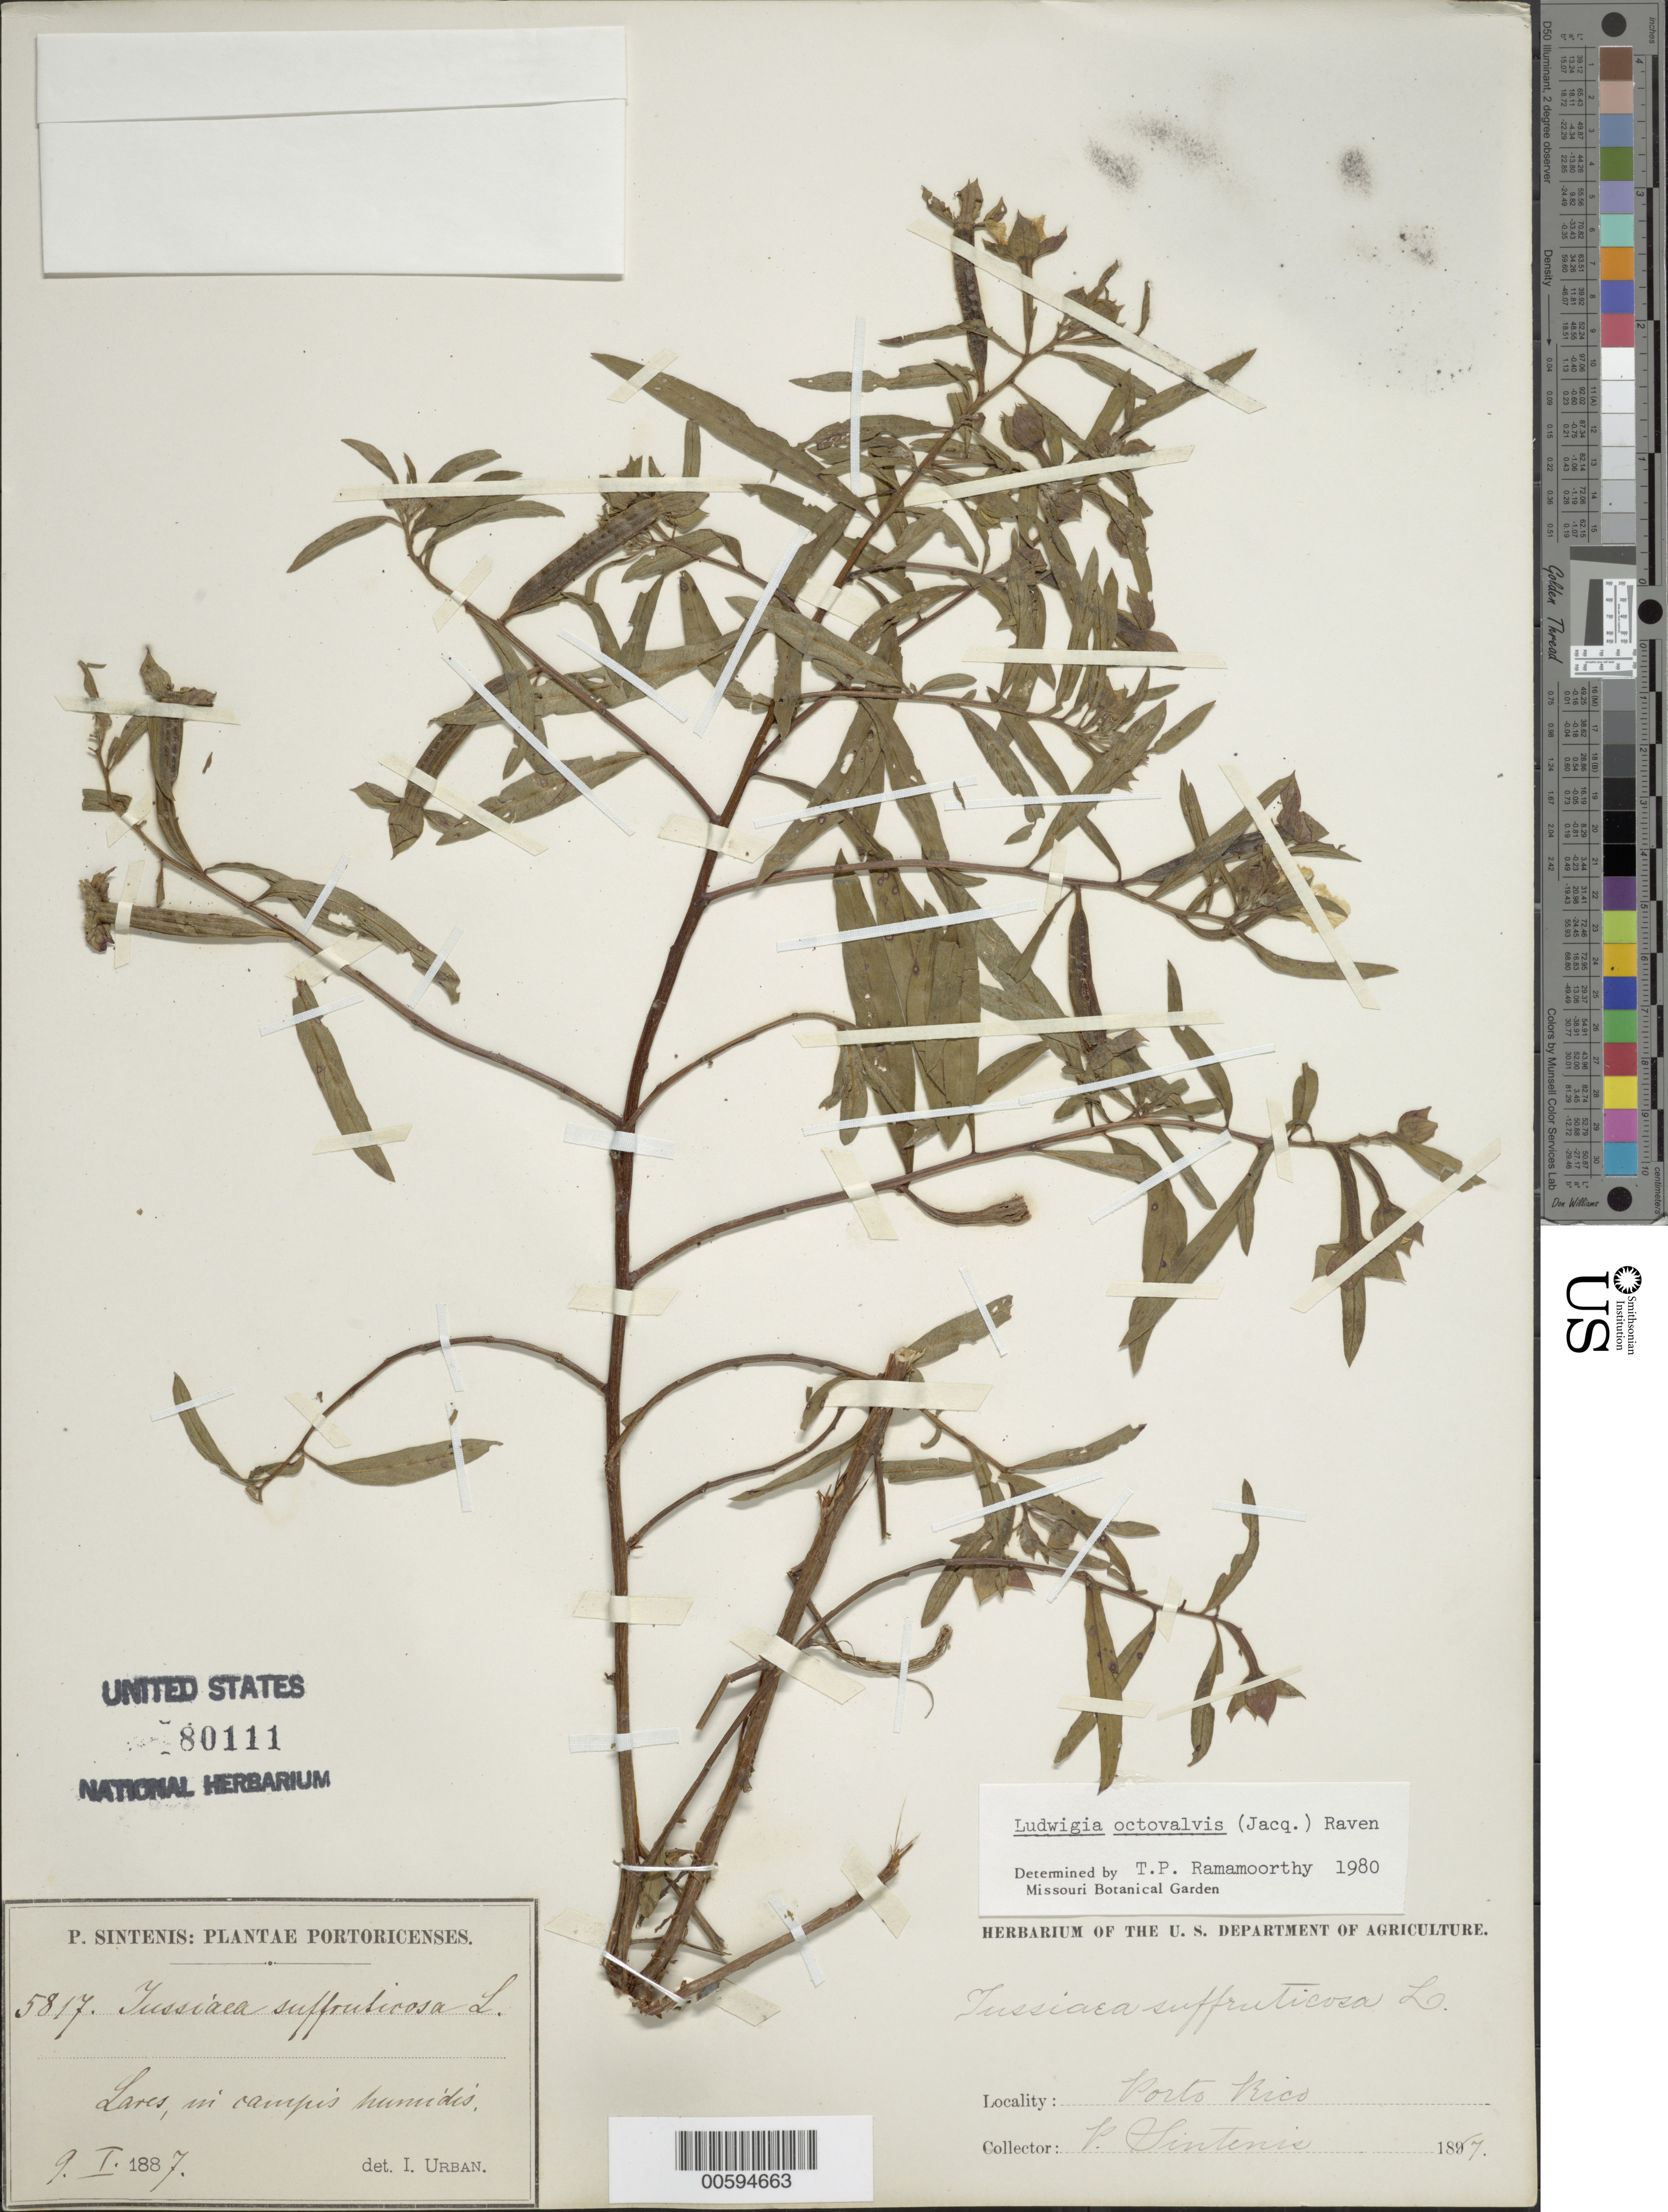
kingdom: Plantae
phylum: Tracheophyta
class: Magnoliopsida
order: Myrtales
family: Onagraceae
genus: Ludwigia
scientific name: Ludwigia octovalvis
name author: (Jacq.) P.H. Raven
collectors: P. Sintenis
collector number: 5817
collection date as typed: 09 Jan 1887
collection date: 1887-01-09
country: Puerto Rico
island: Greater Antilles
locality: Lares, in campis humidis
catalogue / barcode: US 80111